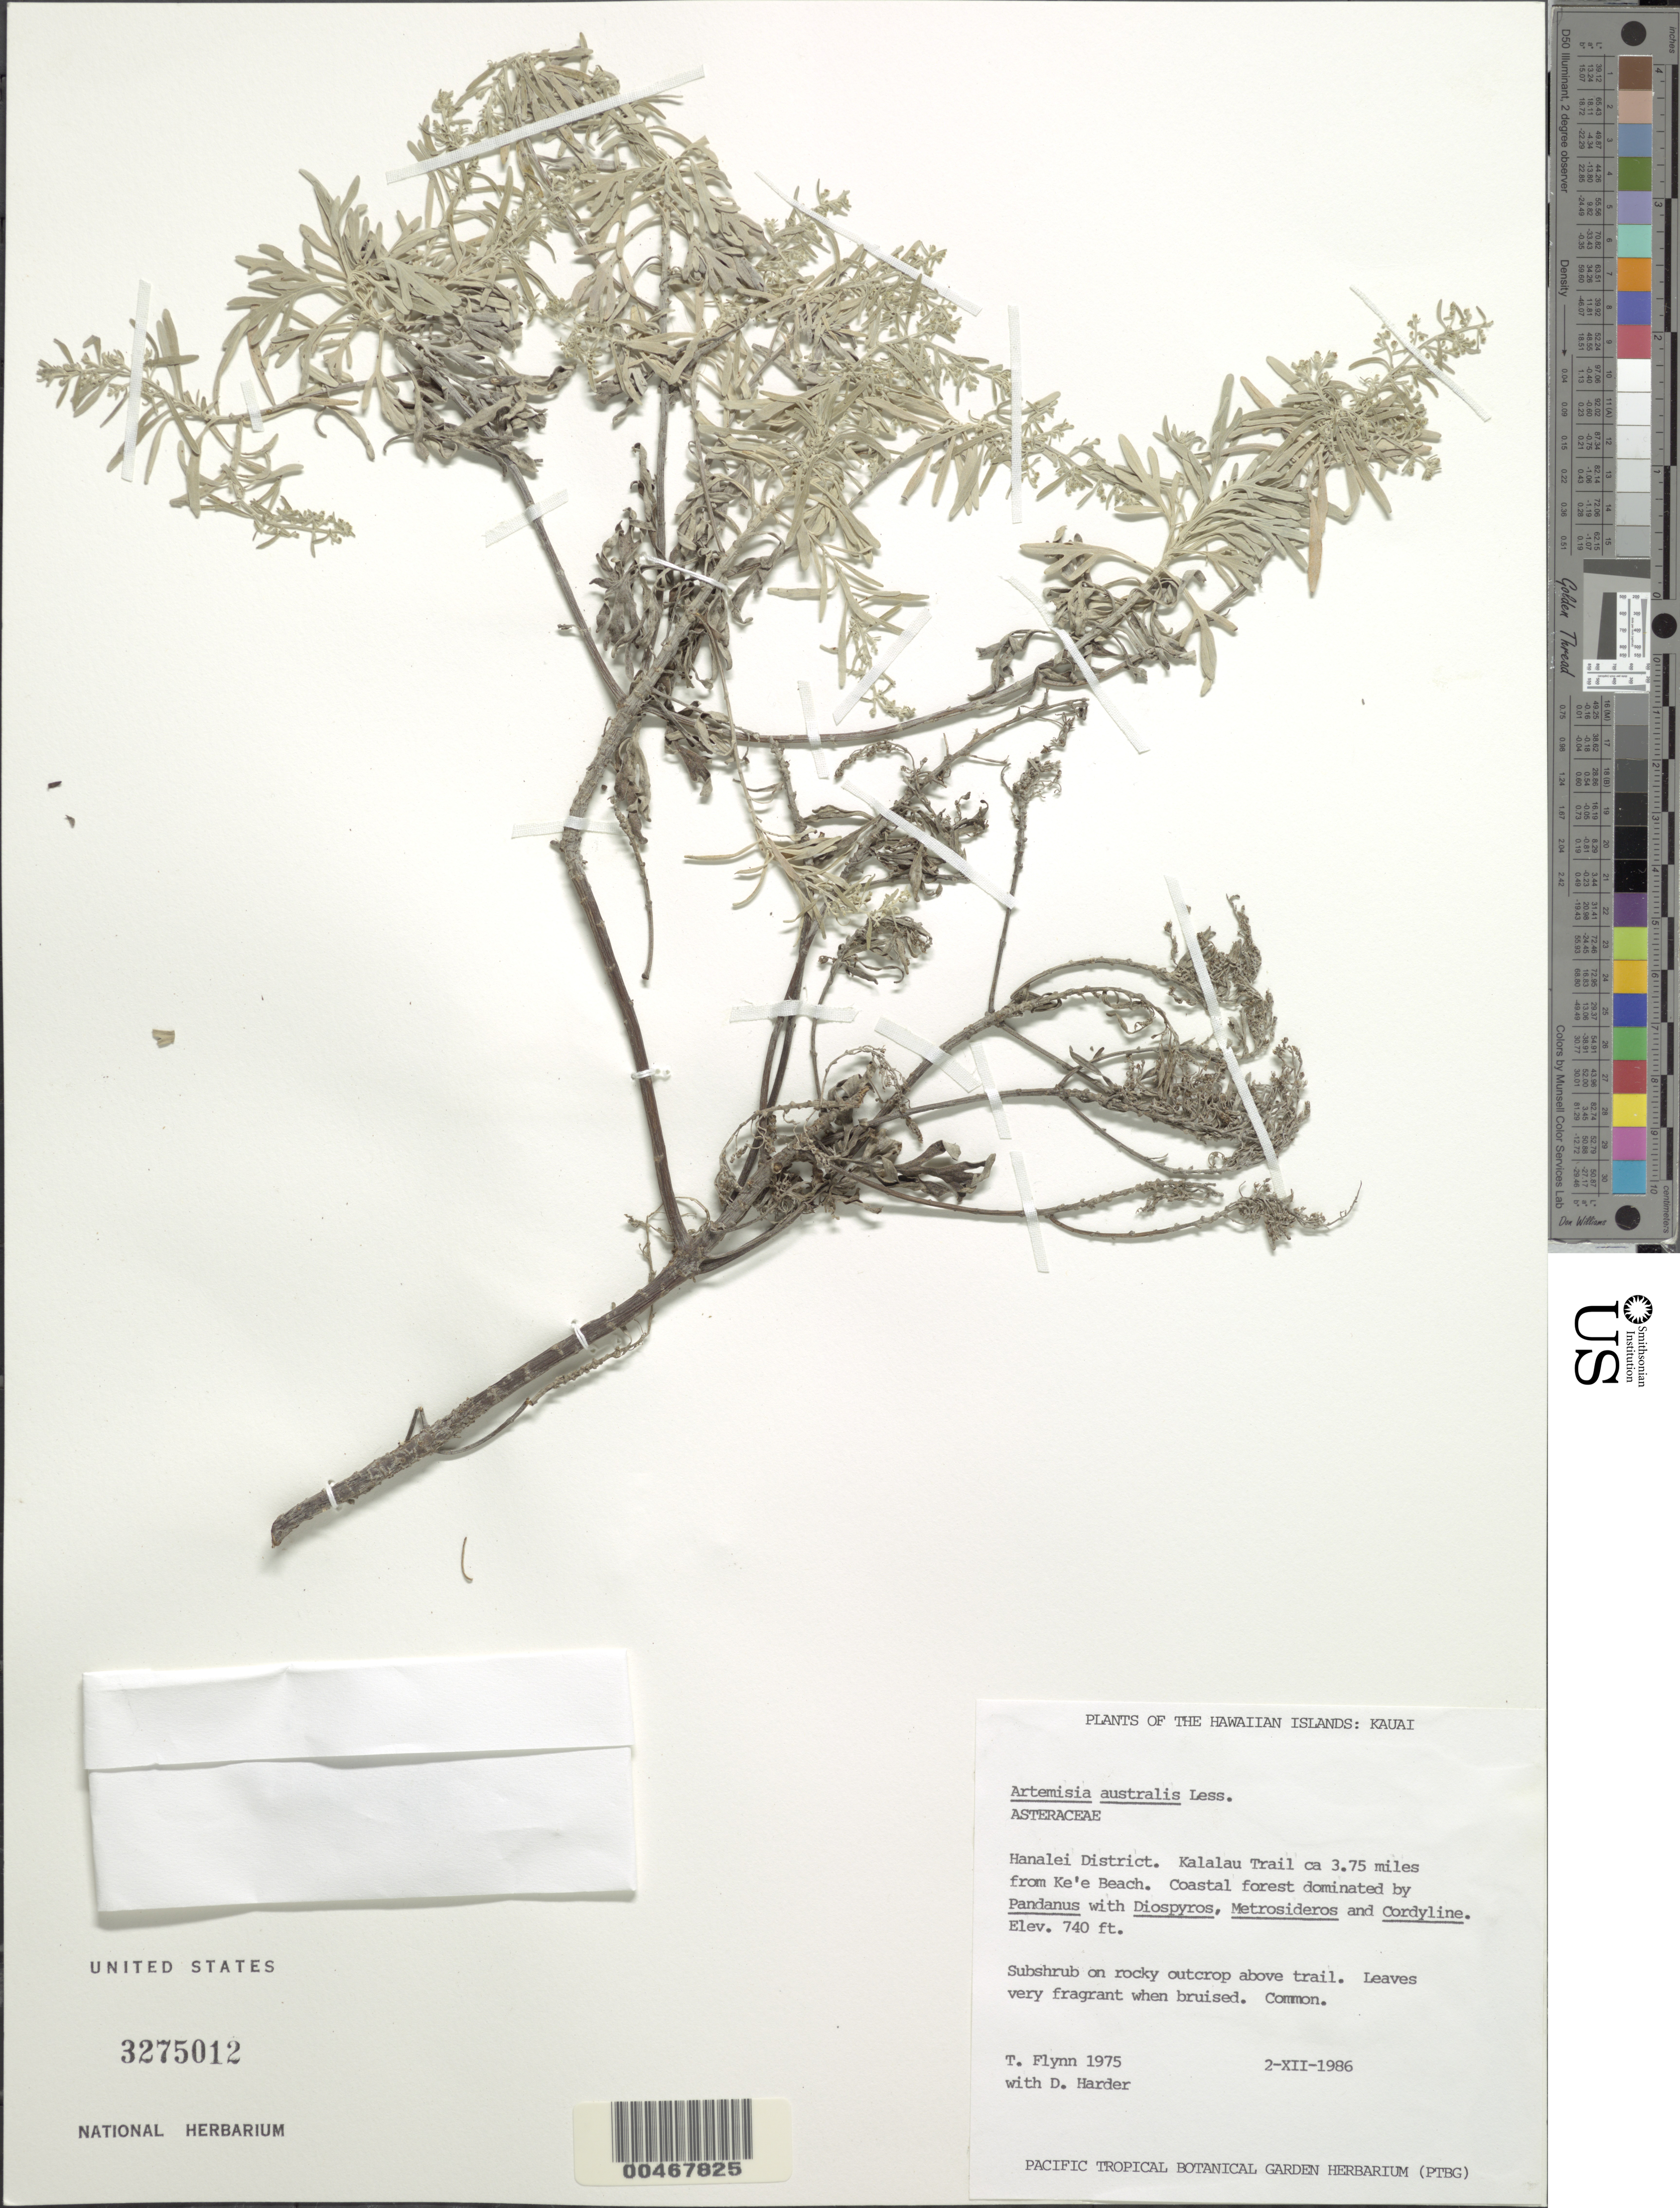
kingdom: Plantae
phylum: Tracheophyta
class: Magnoliopsida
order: Asterales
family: Asteraceae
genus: Artemisia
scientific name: Artemisia australis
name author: Less.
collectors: T. W. Flynn & D. Harder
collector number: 1975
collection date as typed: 2 Dec 1986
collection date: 1986-12-02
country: United States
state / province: Hawaii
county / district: Kauai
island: Kaua'i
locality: Hanalei Dist., Kalalau Trail ca 3.75 mi from Ke'e Beach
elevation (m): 226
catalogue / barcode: US 3275012